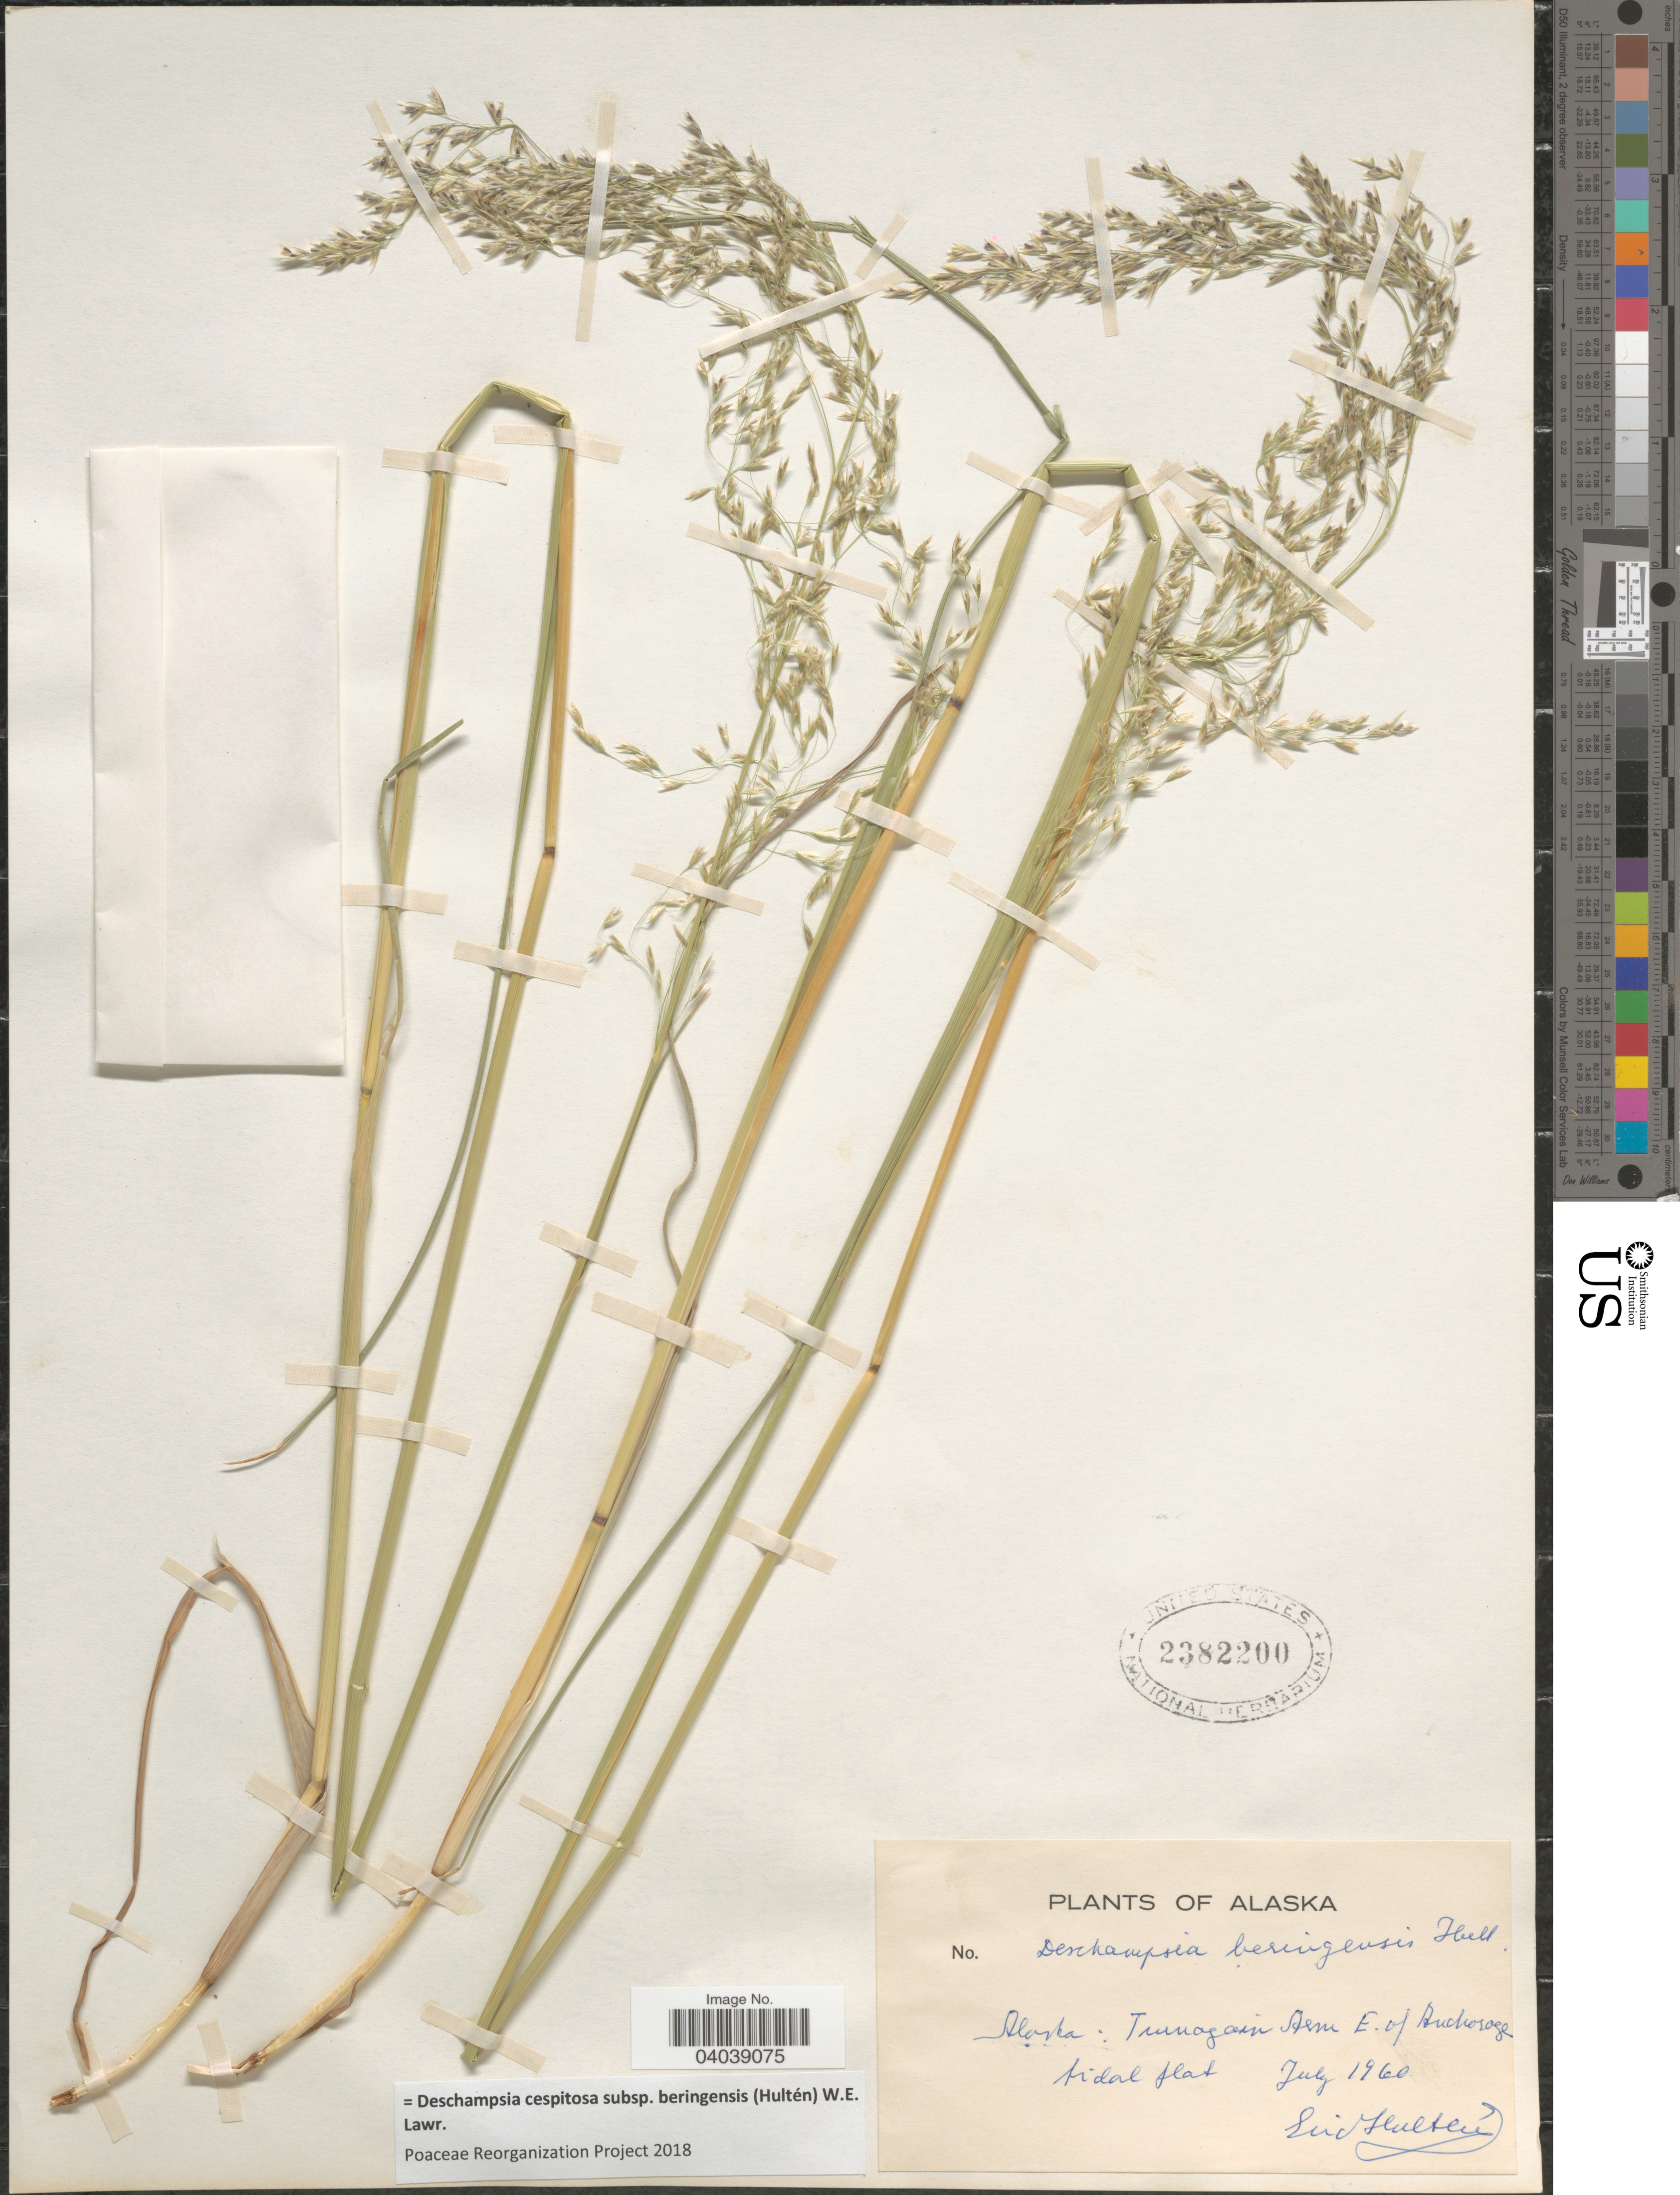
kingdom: Plantae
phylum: Tracheophyta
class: Liliopsida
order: Poales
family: Poaceae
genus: Deschampsia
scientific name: Deschampsia cespitosa subsp. beringensis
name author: (Hultén) Lawrence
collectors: E. G. Hultén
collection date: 1960-07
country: United States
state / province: Alaska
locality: Tumagain Arm, E. of Anchorage tidal flat.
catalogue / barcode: US 2382200